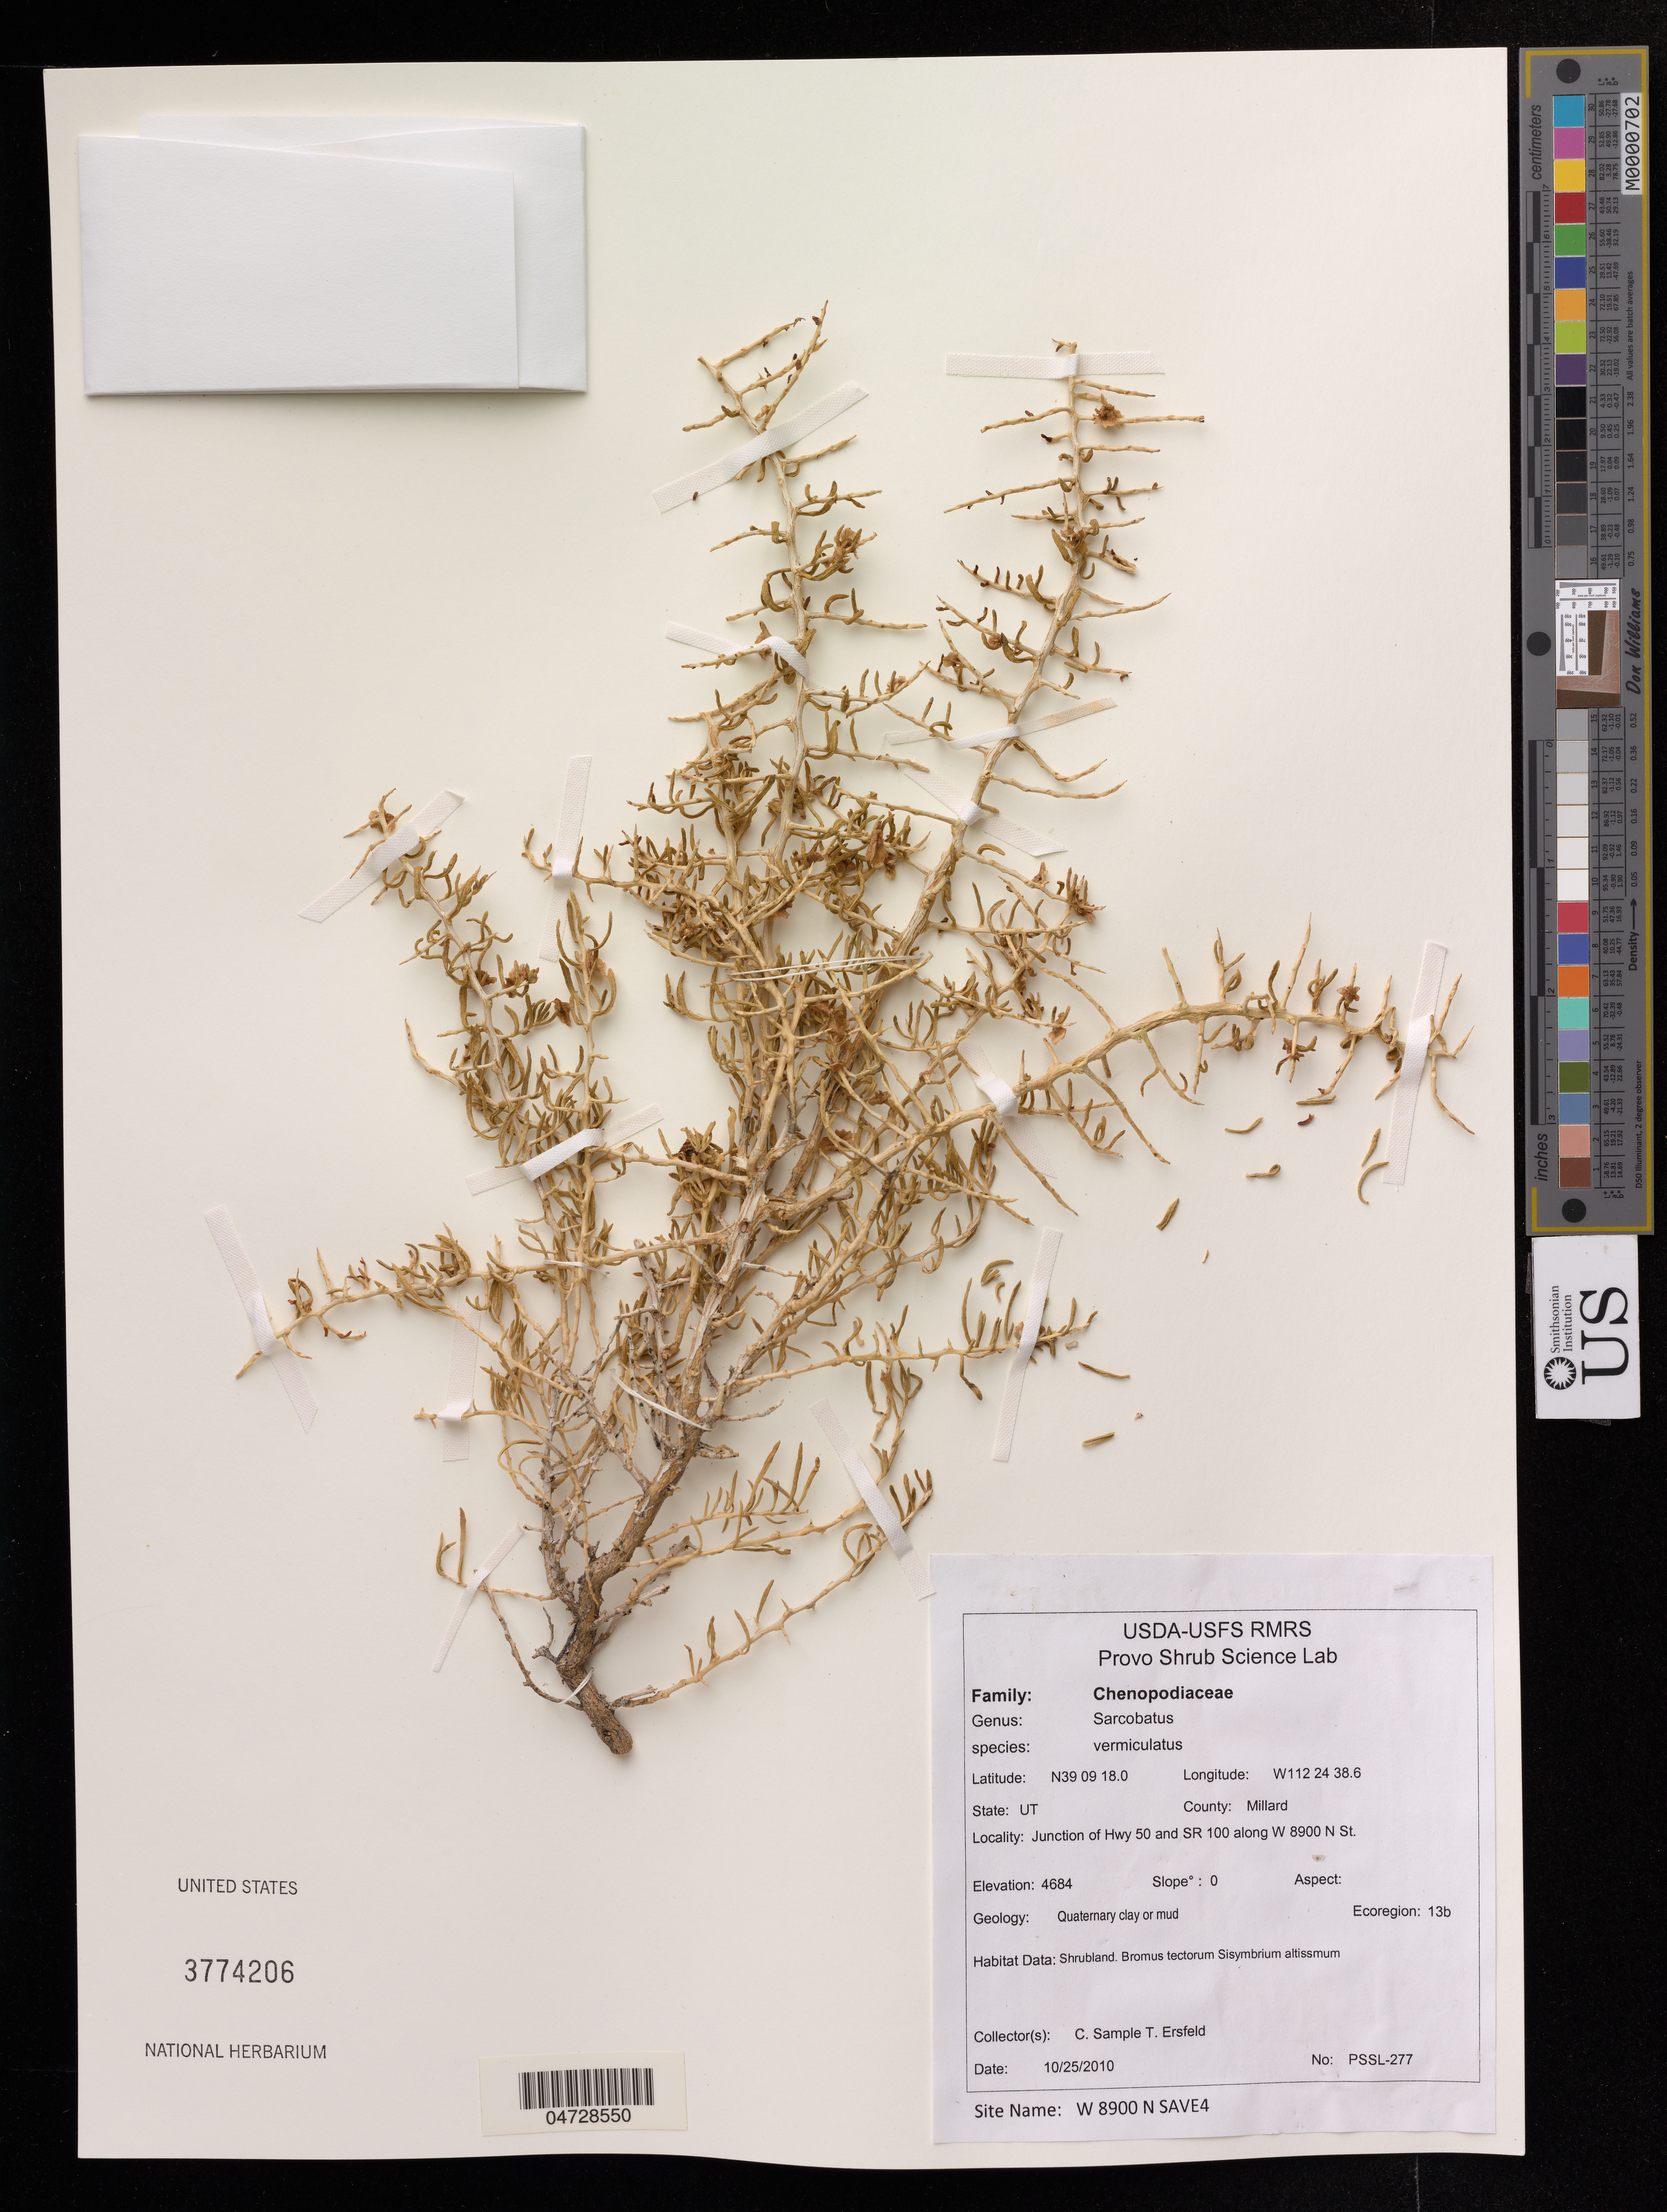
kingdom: Plantae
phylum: Tracheophyta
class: Magnoliopsida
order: Caryophyllales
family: Sarcobataceae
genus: Sarcobatus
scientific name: Sarcobatus vermiculatus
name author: (Hook.) Torr.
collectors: C. Sample & T. Ersfeld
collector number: PSSL-277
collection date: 2010-10-25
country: United States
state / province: Utah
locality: County: Millard. Junction of Hwy 50 and SR 100 along W 8900 N St.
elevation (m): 1428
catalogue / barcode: US 3774206